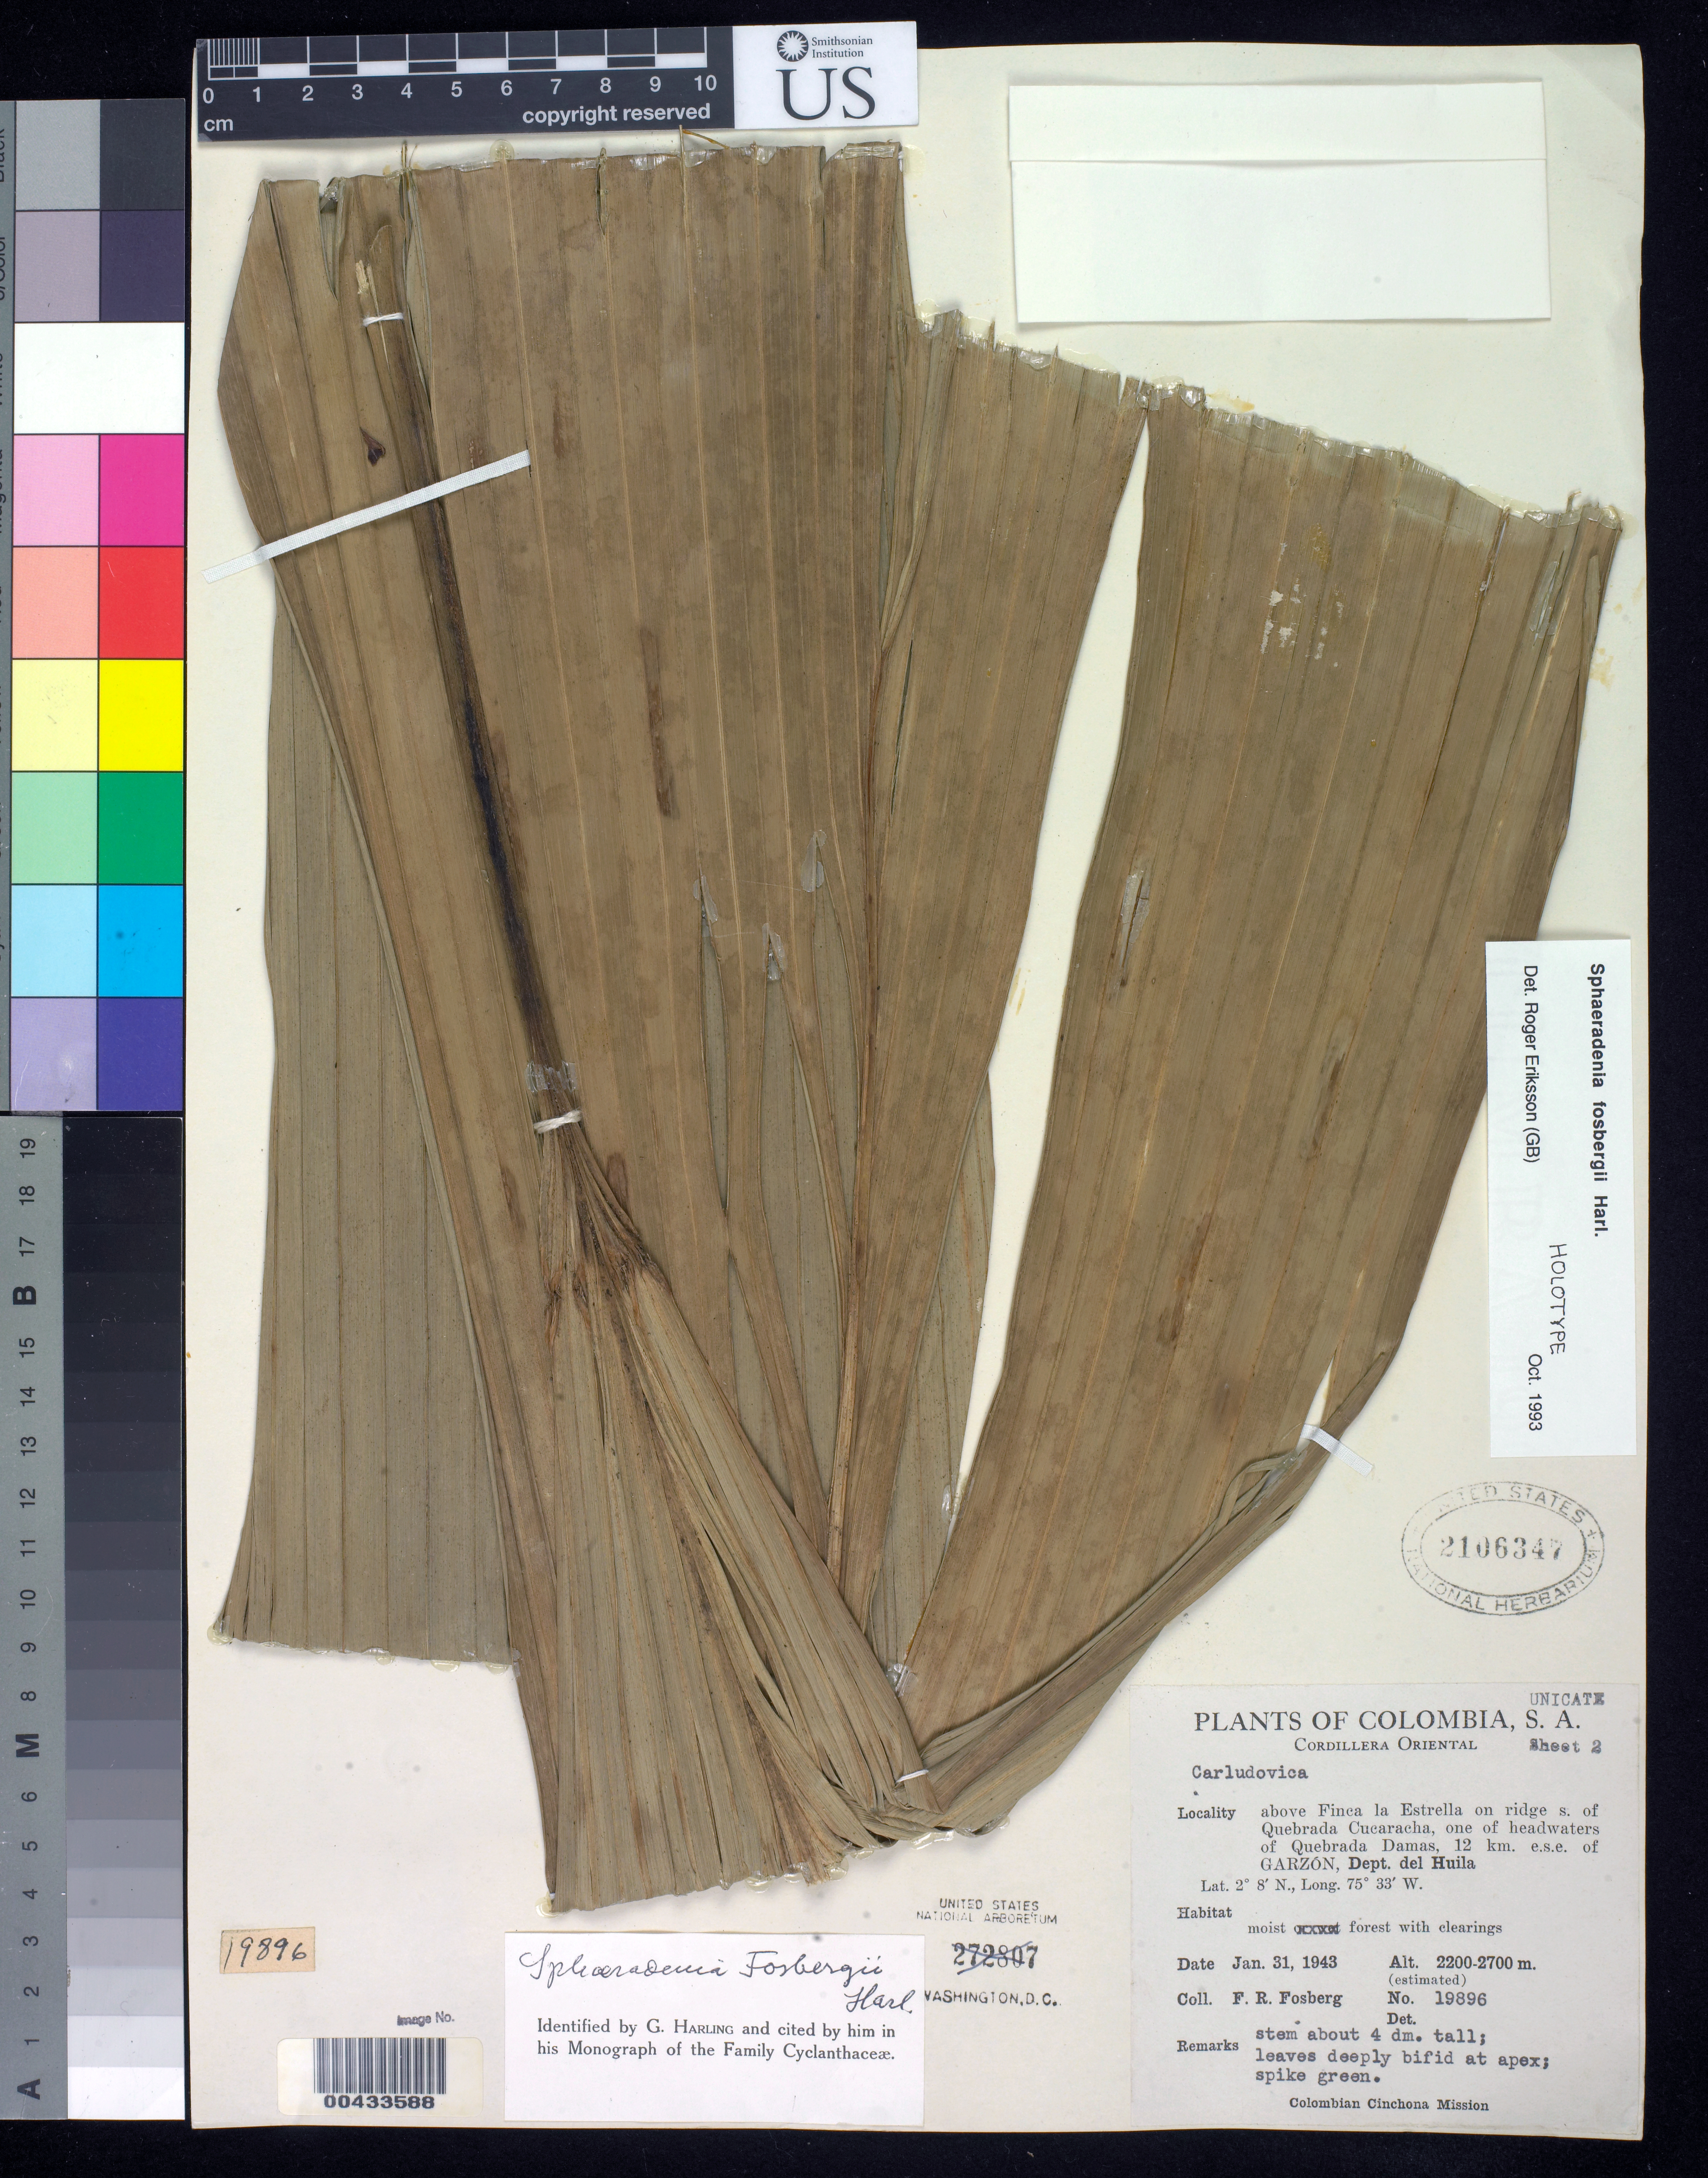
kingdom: Plantae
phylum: Tracheophyta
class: Liliopsida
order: Pandanales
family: Cyclanthaceae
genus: Sphaeradenia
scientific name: Sphaeradenia fosbergii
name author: Harling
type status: Holotype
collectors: F. R. Fosberg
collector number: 19896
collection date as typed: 31 Jan 1943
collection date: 1943-01-31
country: Colombia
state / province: Huila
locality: Above Finca la Estrella on ridge S of Quebrada Cucaracha, one of headwaters of Quebrada Damas, 12 km ESE of Garzon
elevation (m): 2200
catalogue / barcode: US 2106347